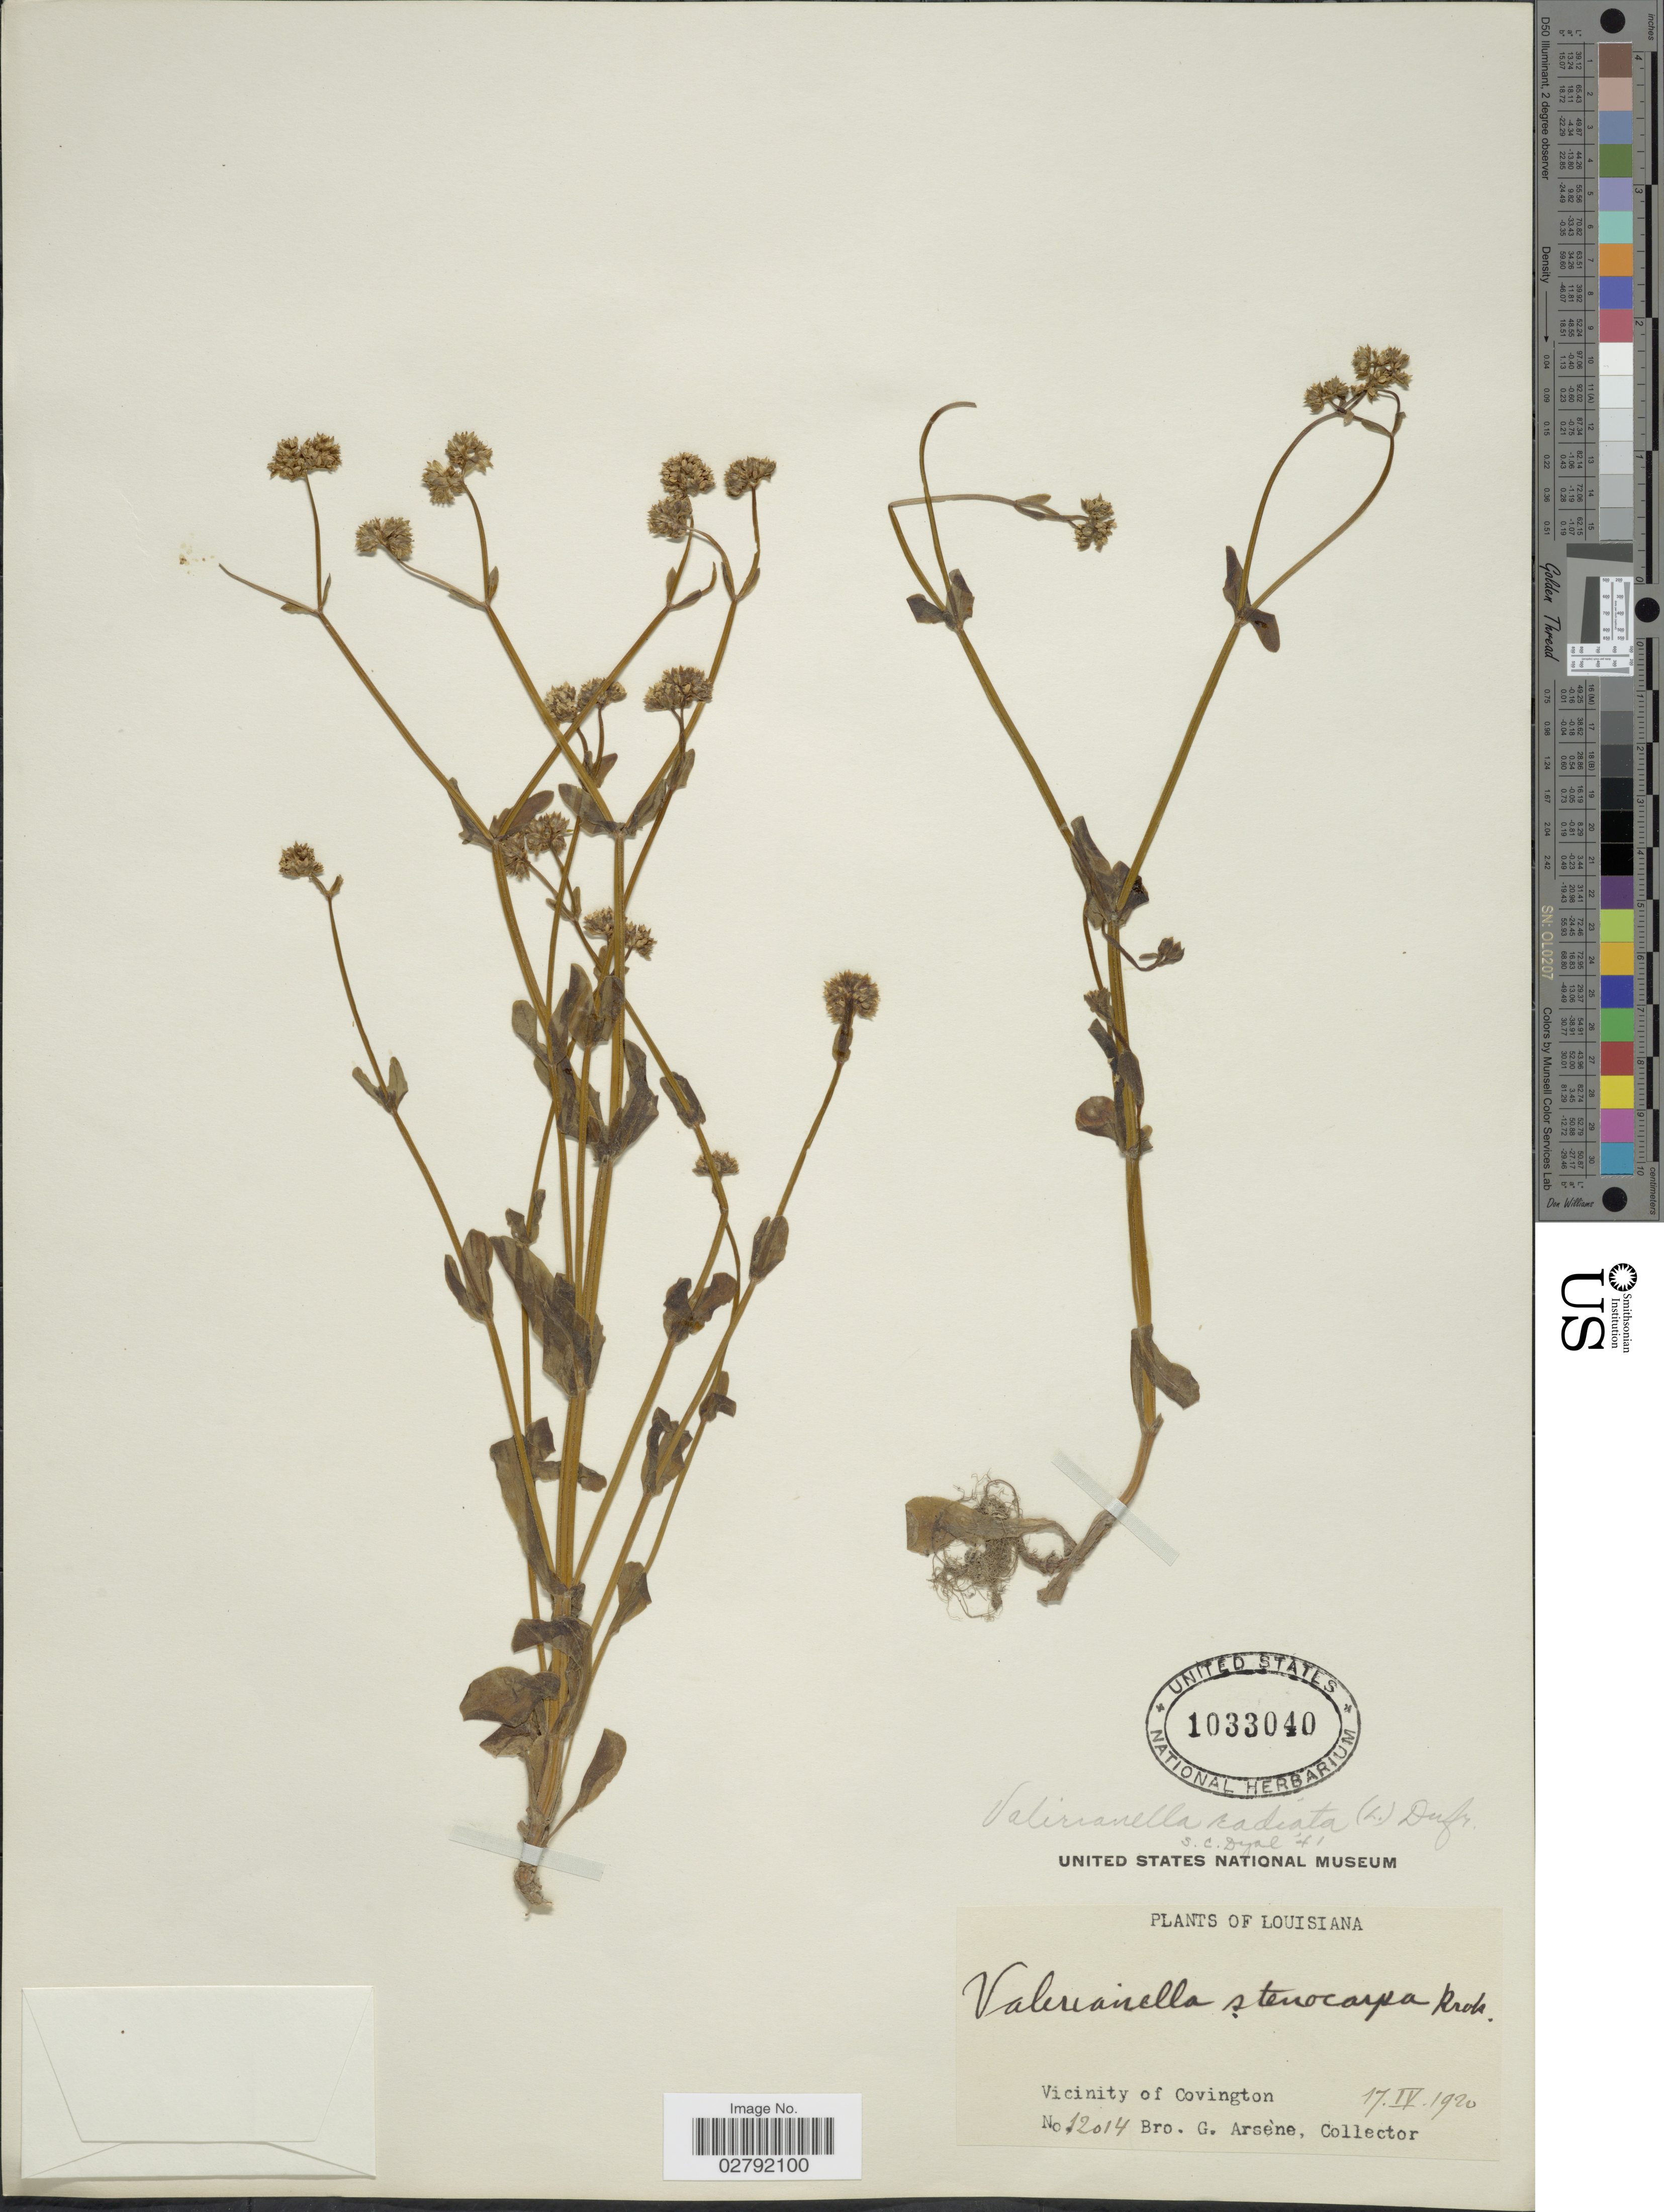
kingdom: Plantae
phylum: Tracheophyta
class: Magnoliopsida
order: Dipsacales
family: Caprifoliaceae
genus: Valerianella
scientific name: Valerianella radiata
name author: (L.) Dufr.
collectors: Bro. G. Arsène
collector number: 12014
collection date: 1920-04-17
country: United States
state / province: Louisiana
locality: Vicinity of Covington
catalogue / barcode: US 1033040